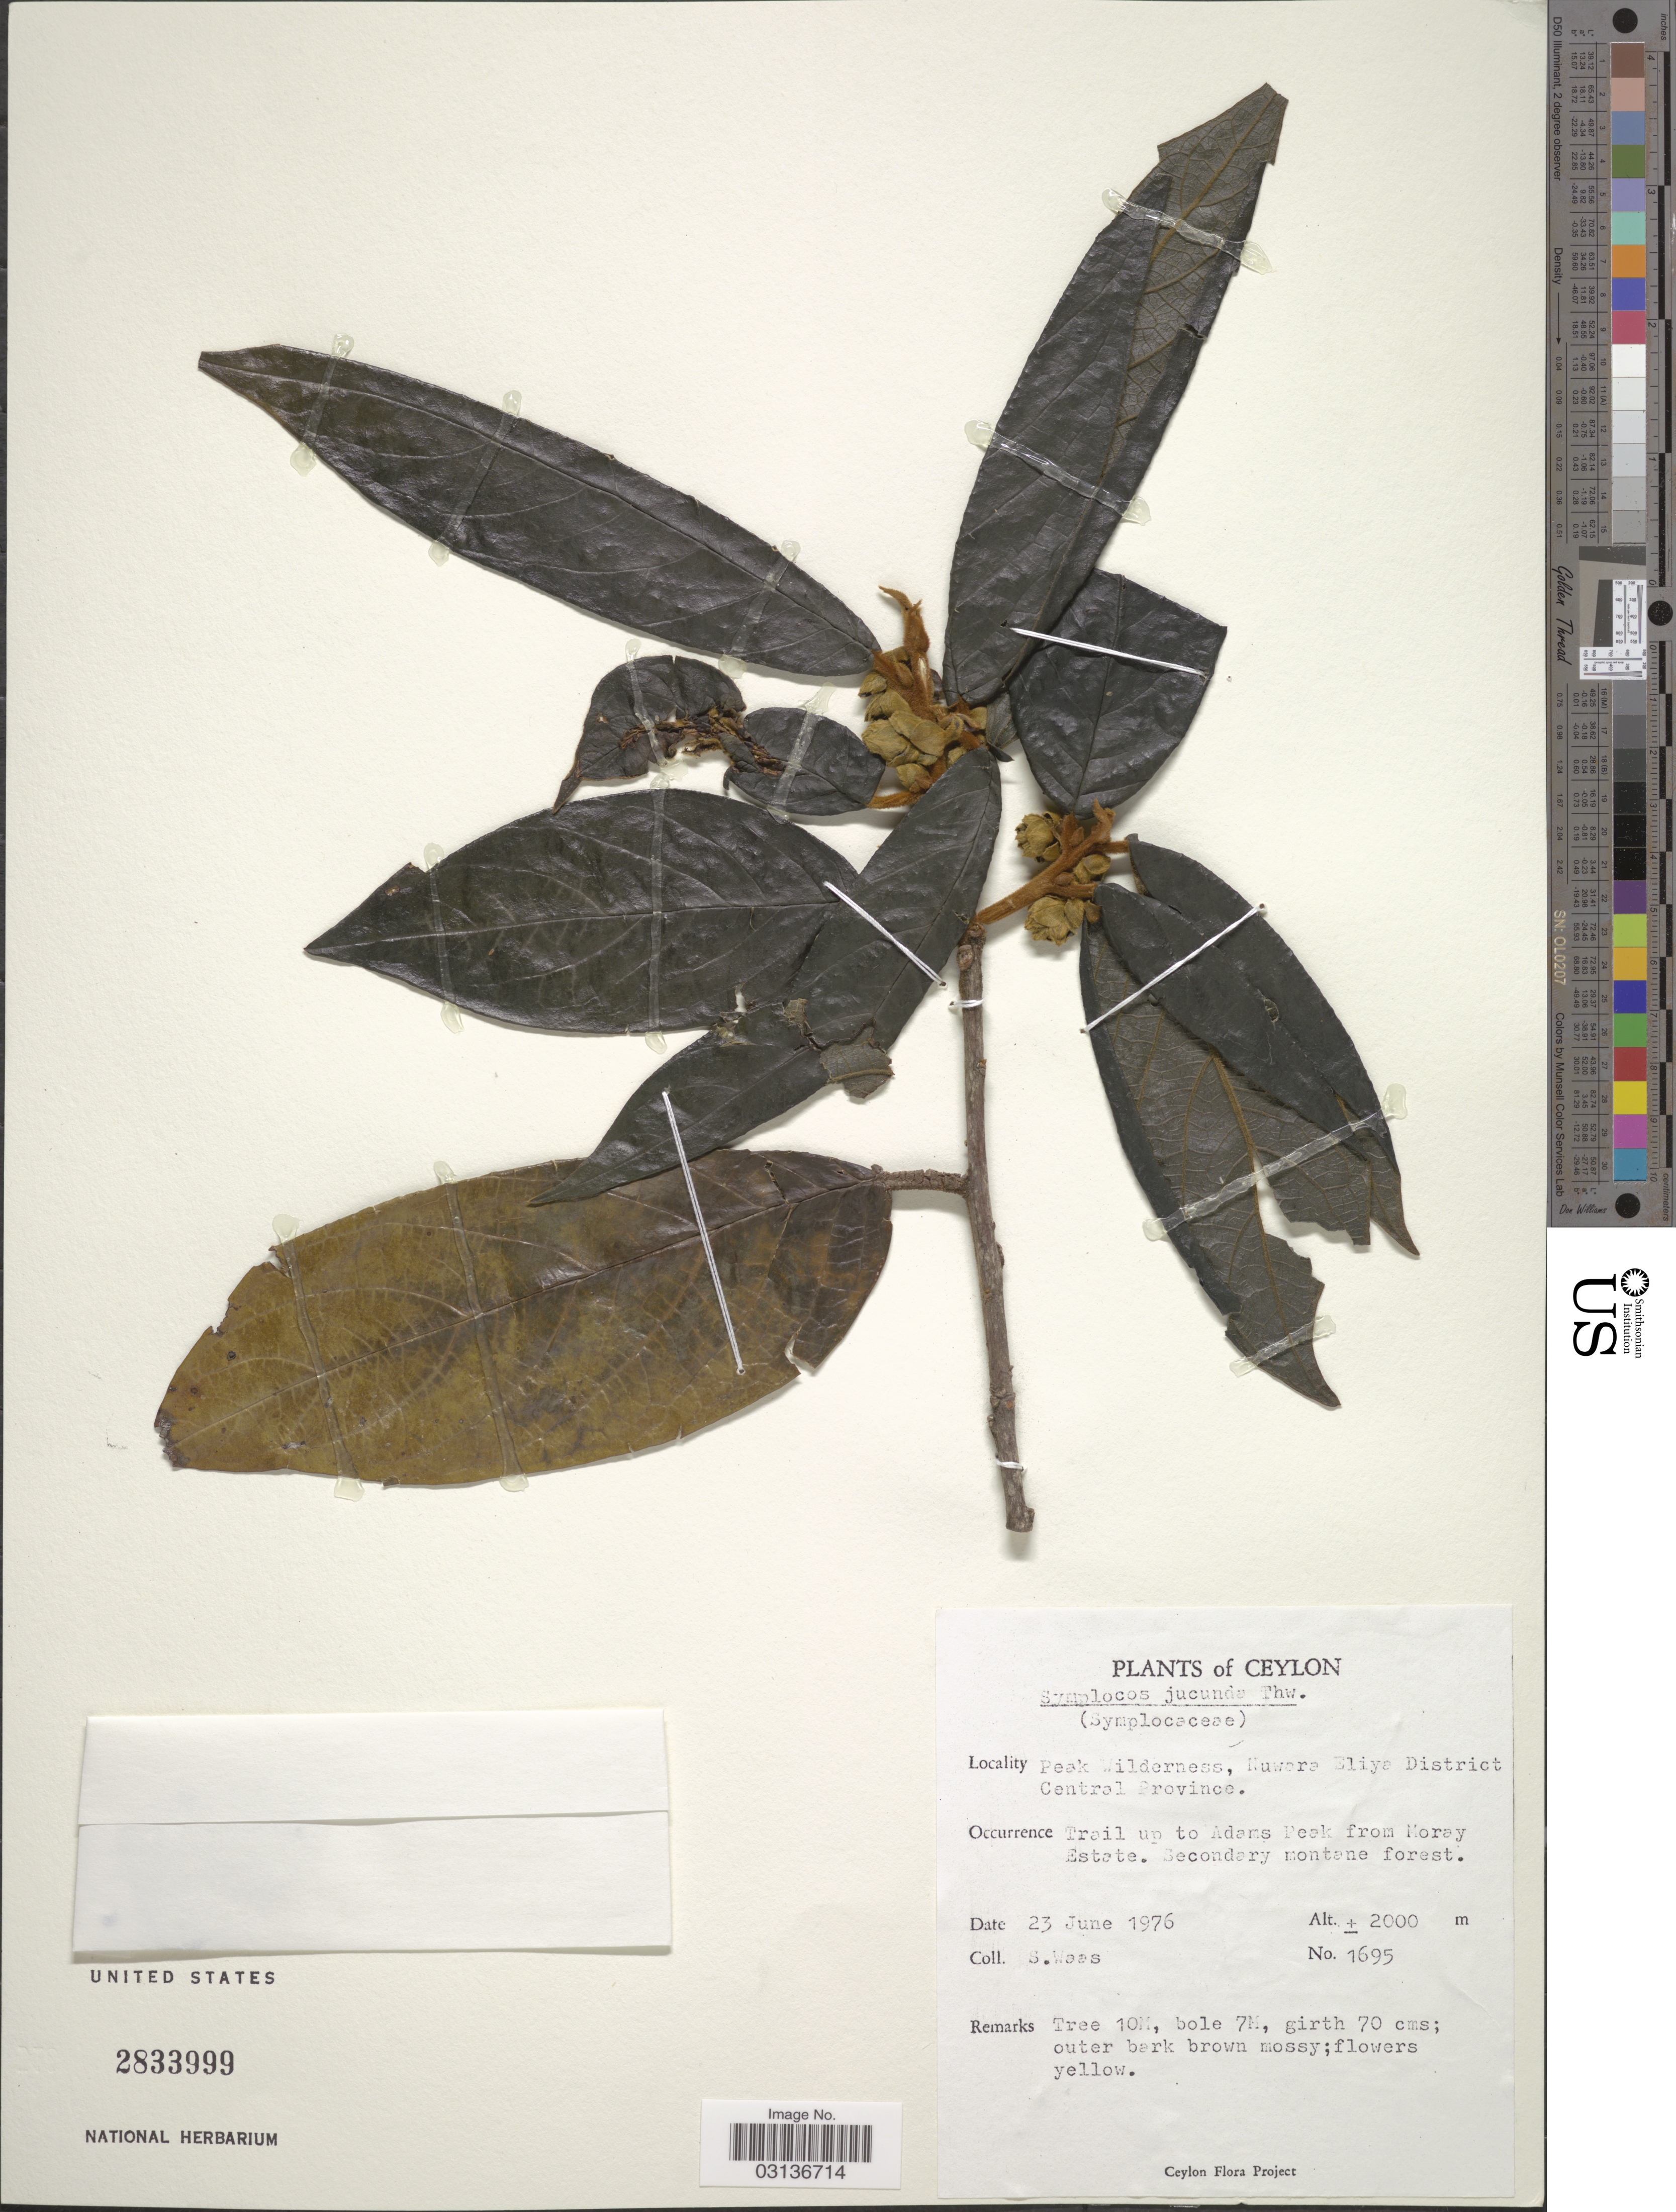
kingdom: Plantae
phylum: Tracheophyta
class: Magnoliopsida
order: Ericales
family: Symplocaceae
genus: Symplocos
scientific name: Symplocos jucunda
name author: Thwaites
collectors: S. Waas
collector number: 1695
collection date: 1976-06-23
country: Sri Lanka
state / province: Central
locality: Ceylon. Peak Wilderness, Nuwara Eliya District. Trail up to Adams Peak from Moray Estate.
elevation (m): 2000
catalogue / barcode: US 2833999